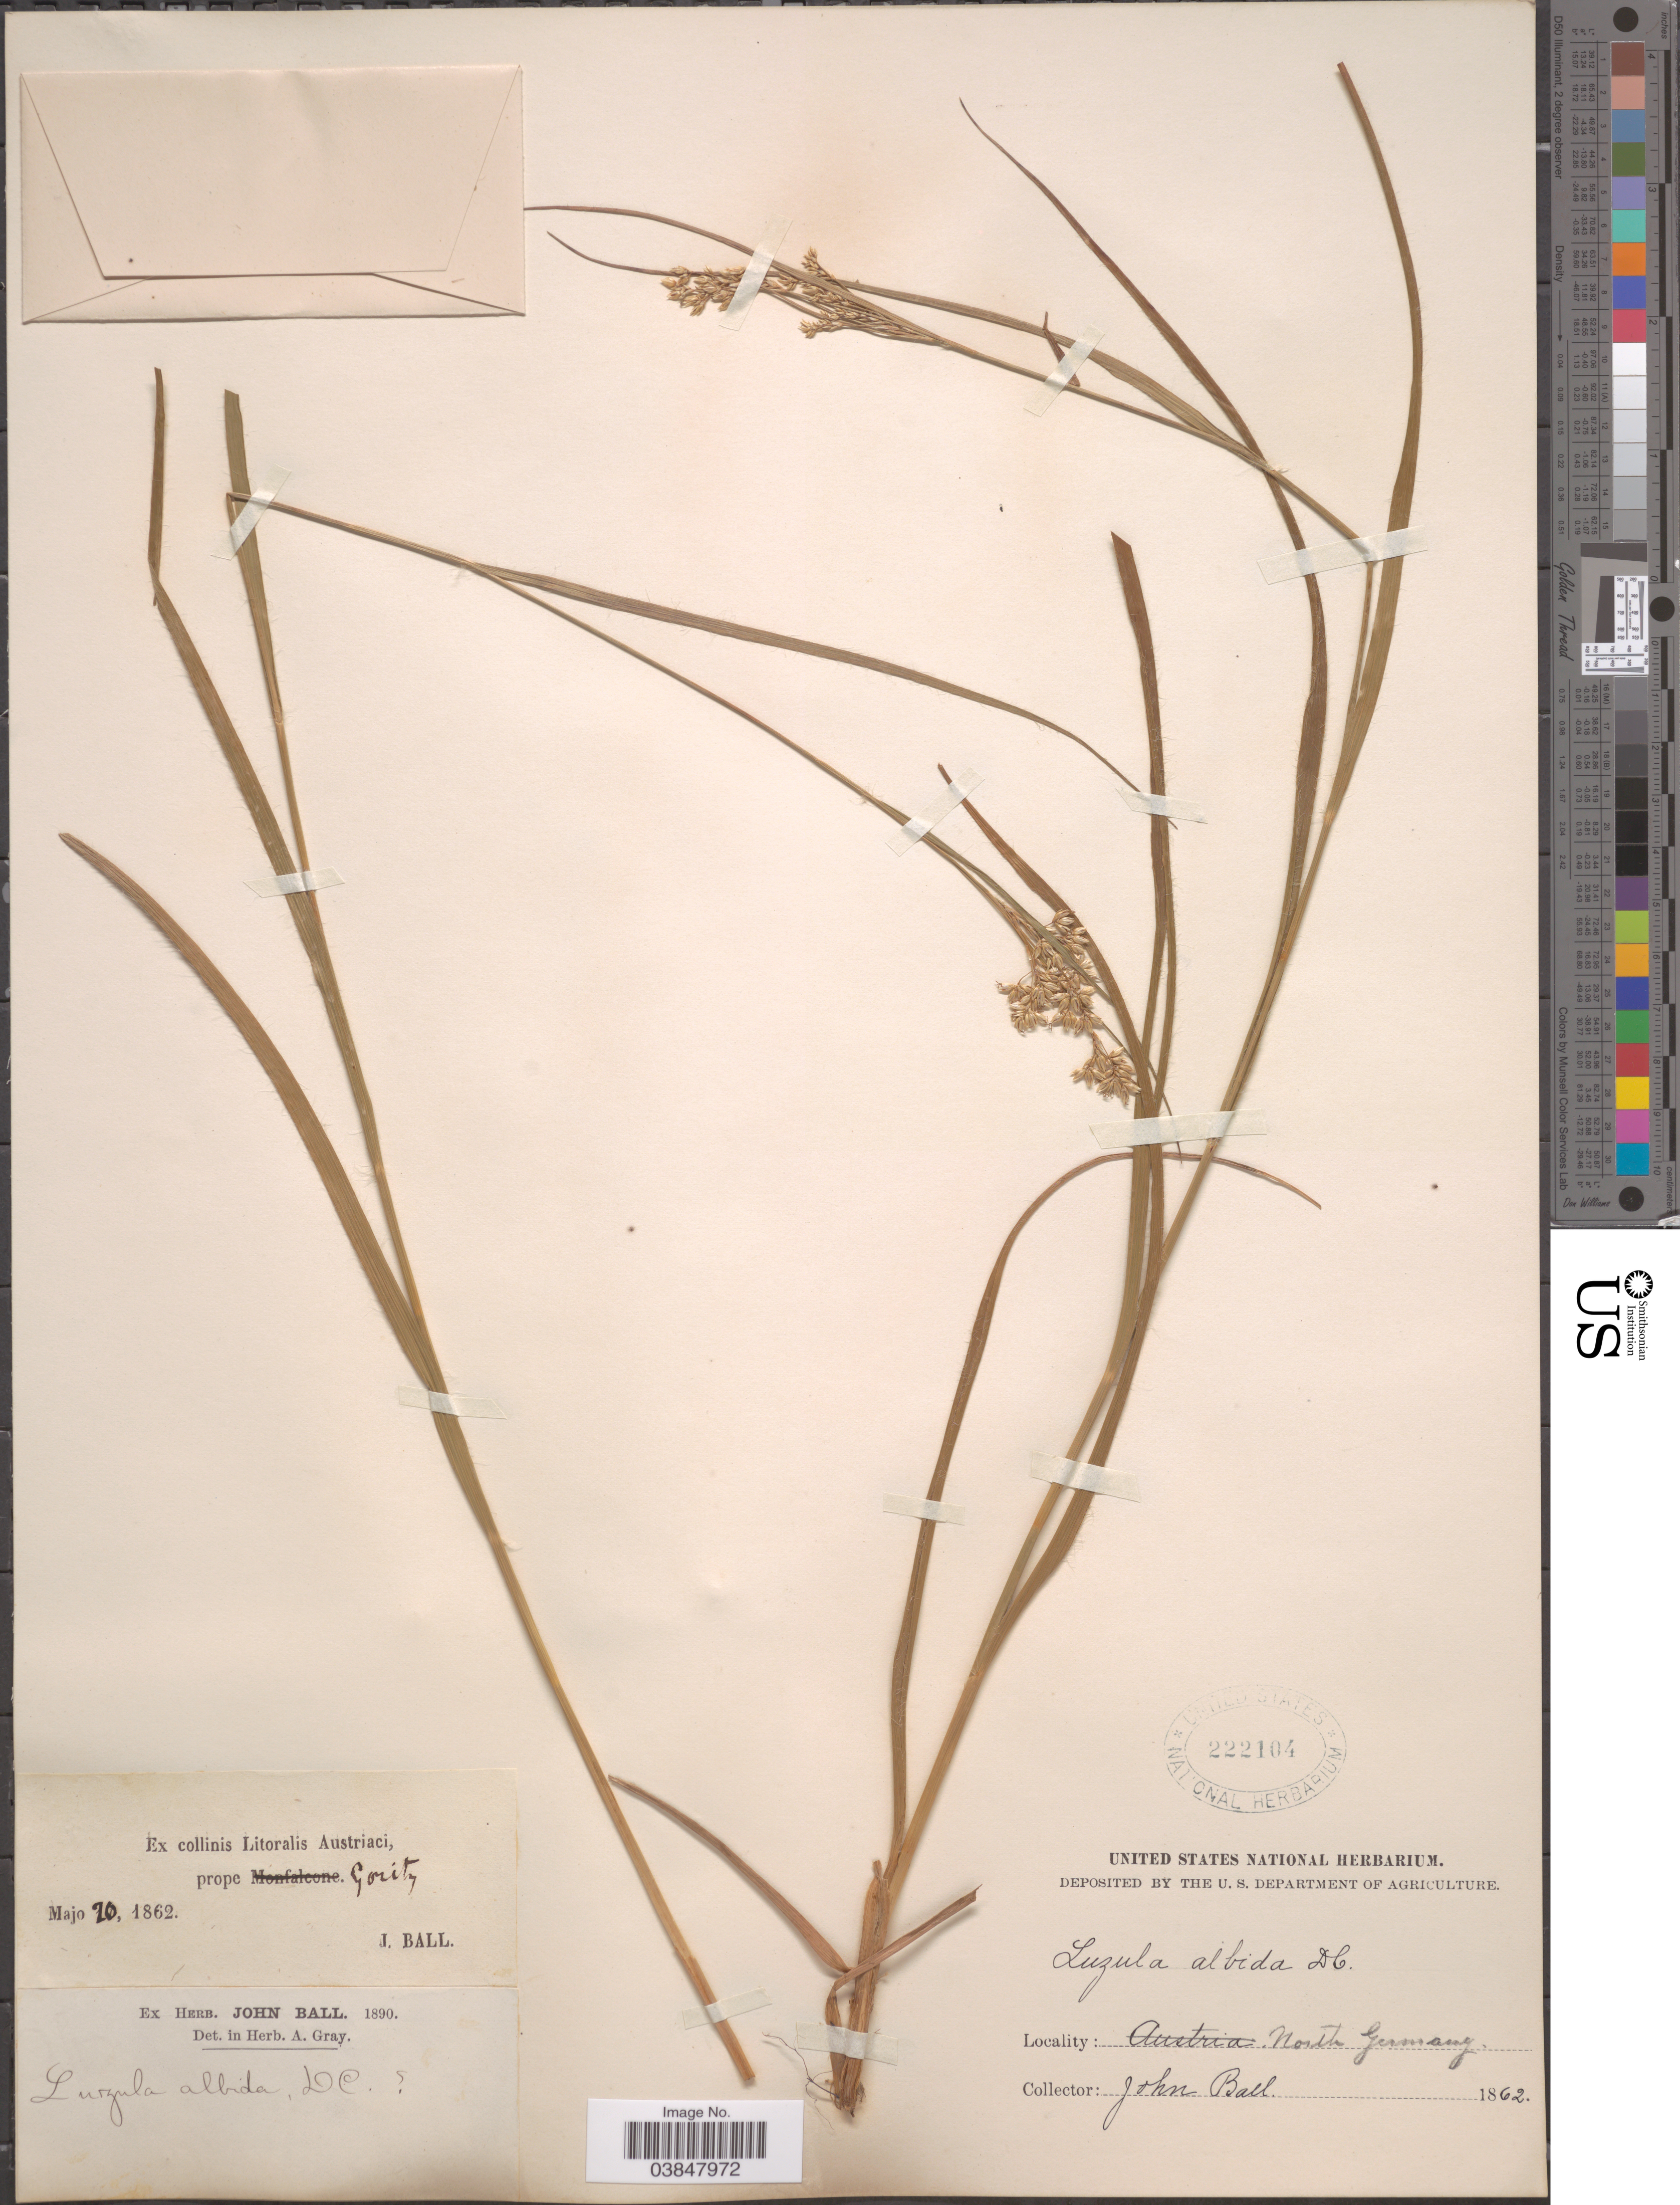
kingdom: Plantae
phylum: Tracheophyta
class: Liliopsida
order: Poales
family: Juncaceae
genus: Luzula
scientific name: Luzula luzuloides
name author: (Lam.) Dandy & Wilmott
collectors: J. Ball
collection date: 1862-05-20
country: Germany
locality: Collinis Litoralis Austriaci, prope Goritz. North Germany.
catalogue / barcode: US 222104